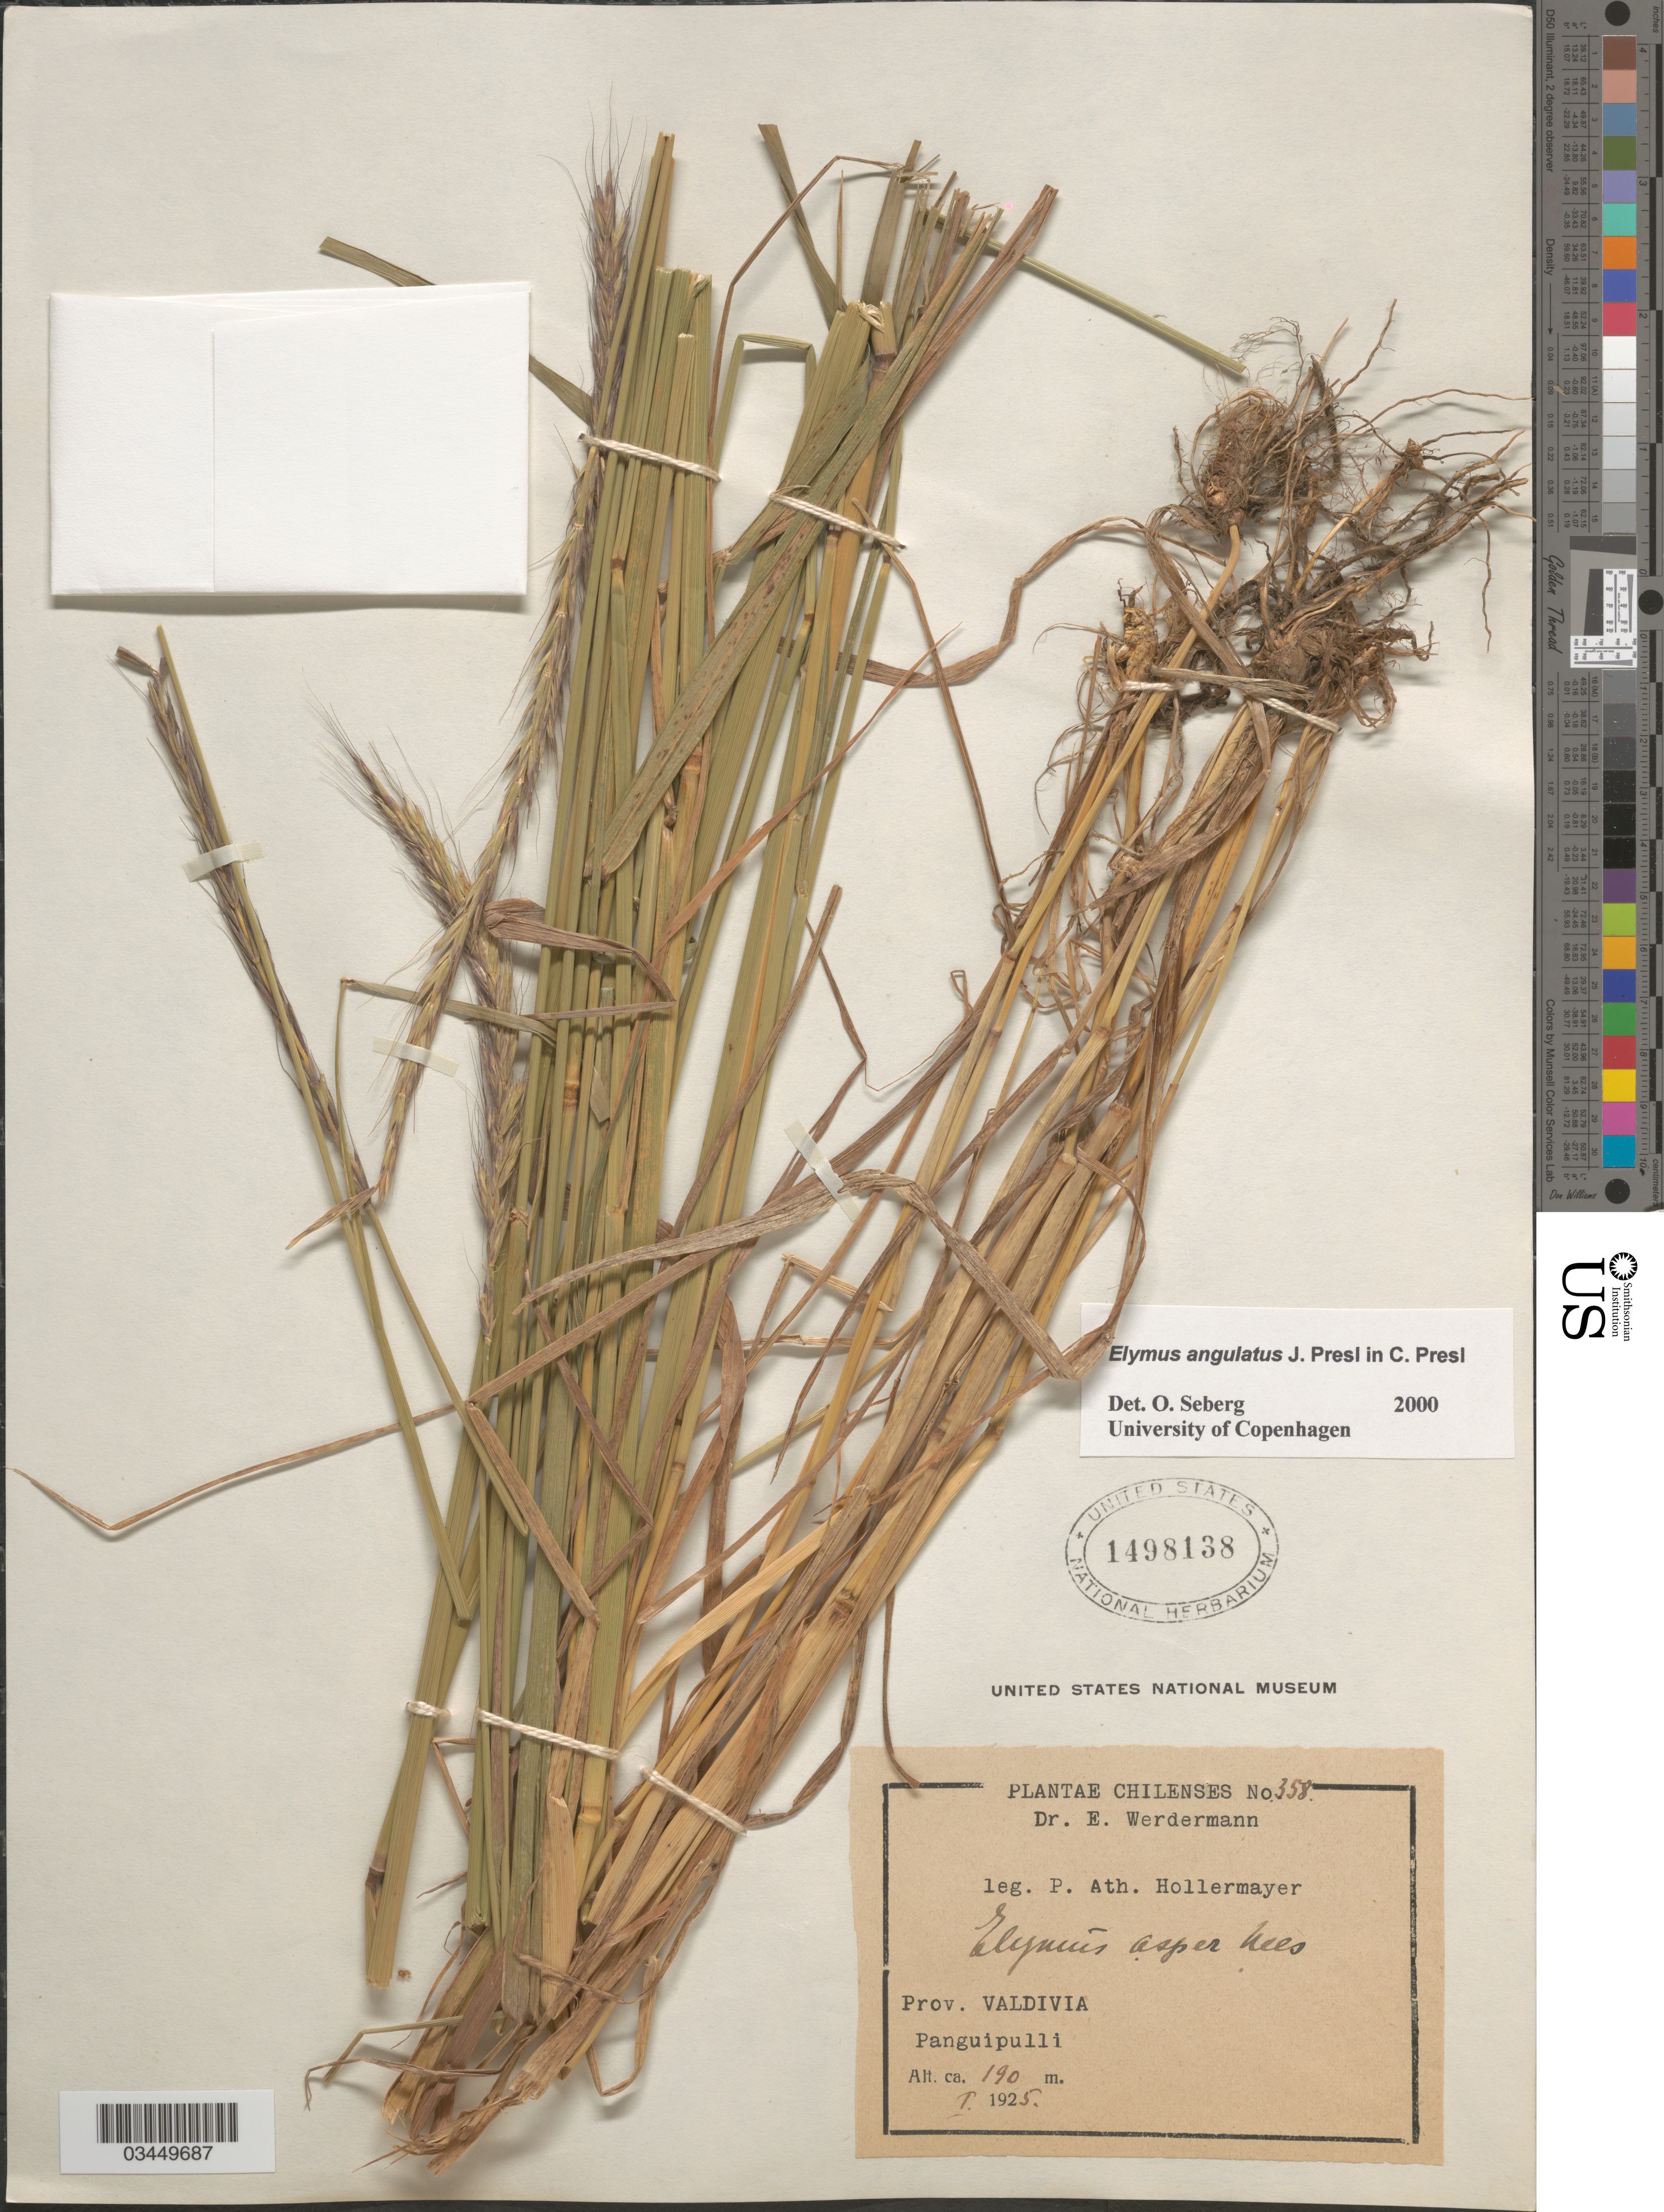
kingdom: Plantae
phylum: Tracheophyta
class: Liliopsida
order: Poales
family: Poaceae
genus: Elymus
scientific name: Elymus angulatus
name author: J. Presl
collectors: P. Hollermayer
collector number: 358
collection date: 1925-01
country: Chile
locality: Prov. Valdivia. Panguipulli.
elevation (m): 190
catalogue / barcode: US 1498138